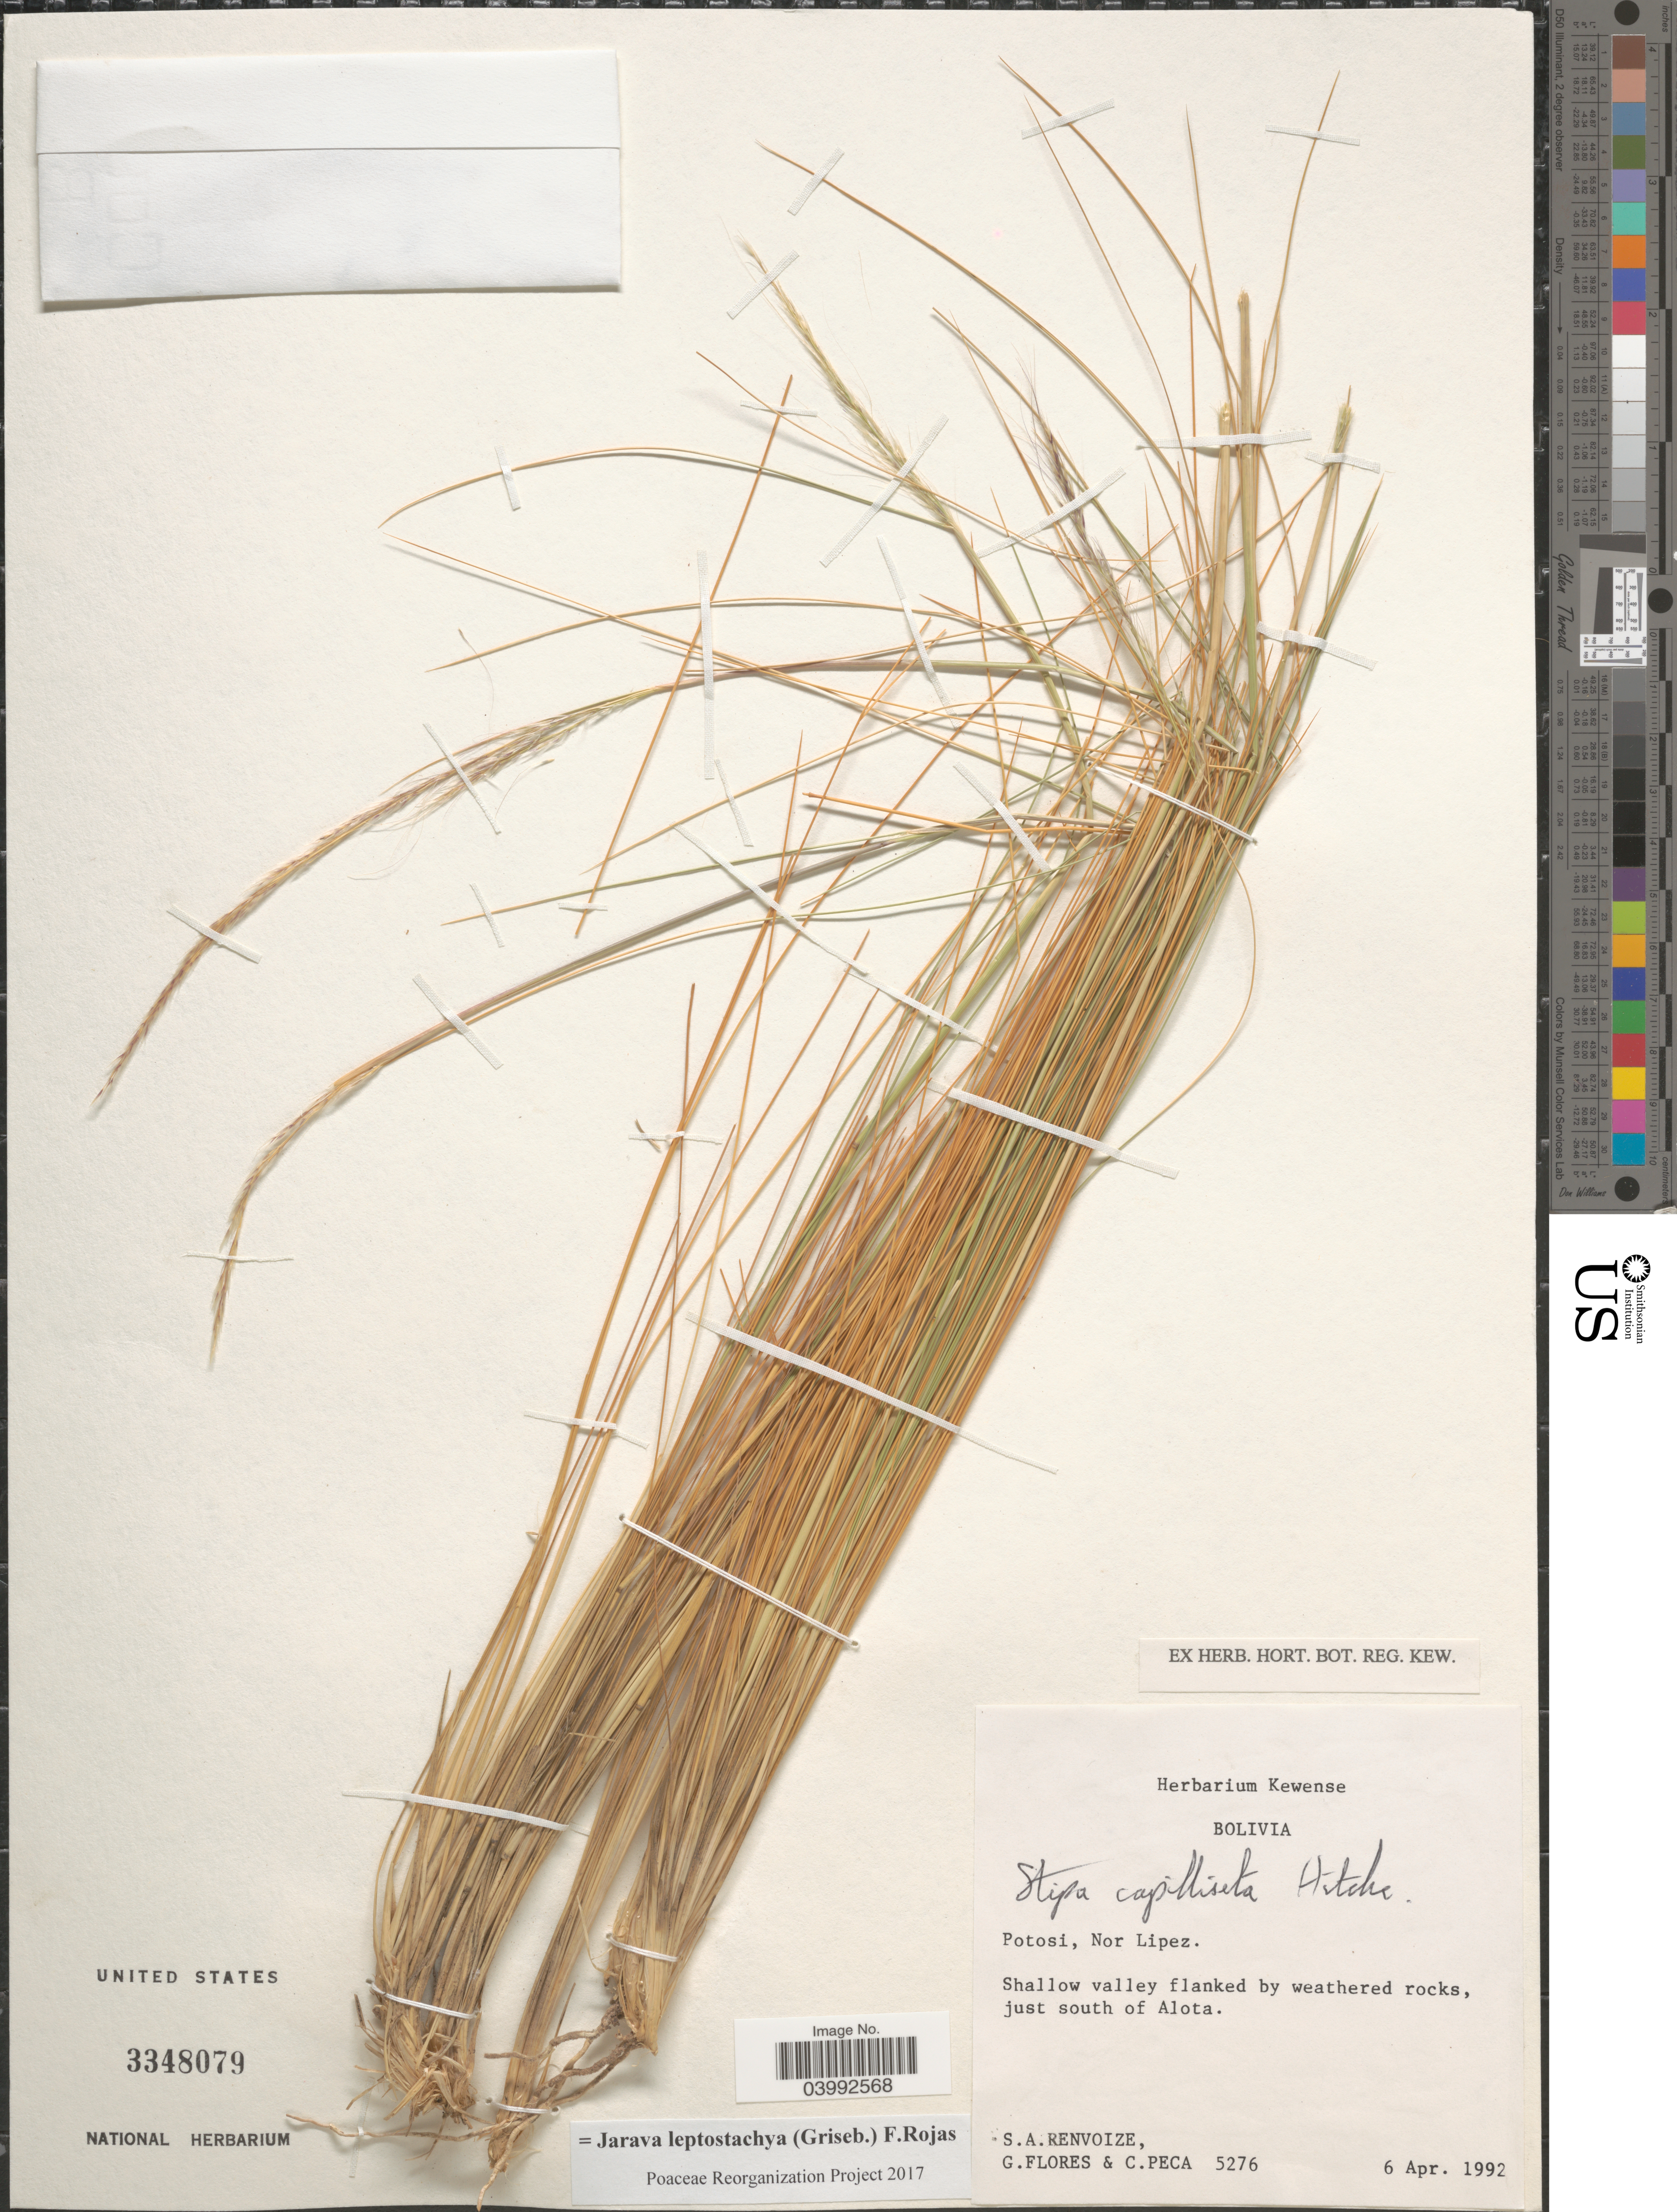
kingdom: Plantae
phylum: Tracheophyta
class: Liliopsida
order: Poales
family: Poaceae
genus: Jarava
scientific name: Jarava leptostachya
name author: (Griseb.) F. Rojas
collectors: S. A. Renvoize, G. Flores F. & C. Peca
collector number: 5276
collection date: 1992-04-06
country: Bolivia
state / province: Potosi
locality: Nor Lipez. Just south of Alota.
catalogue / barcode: US 3348079